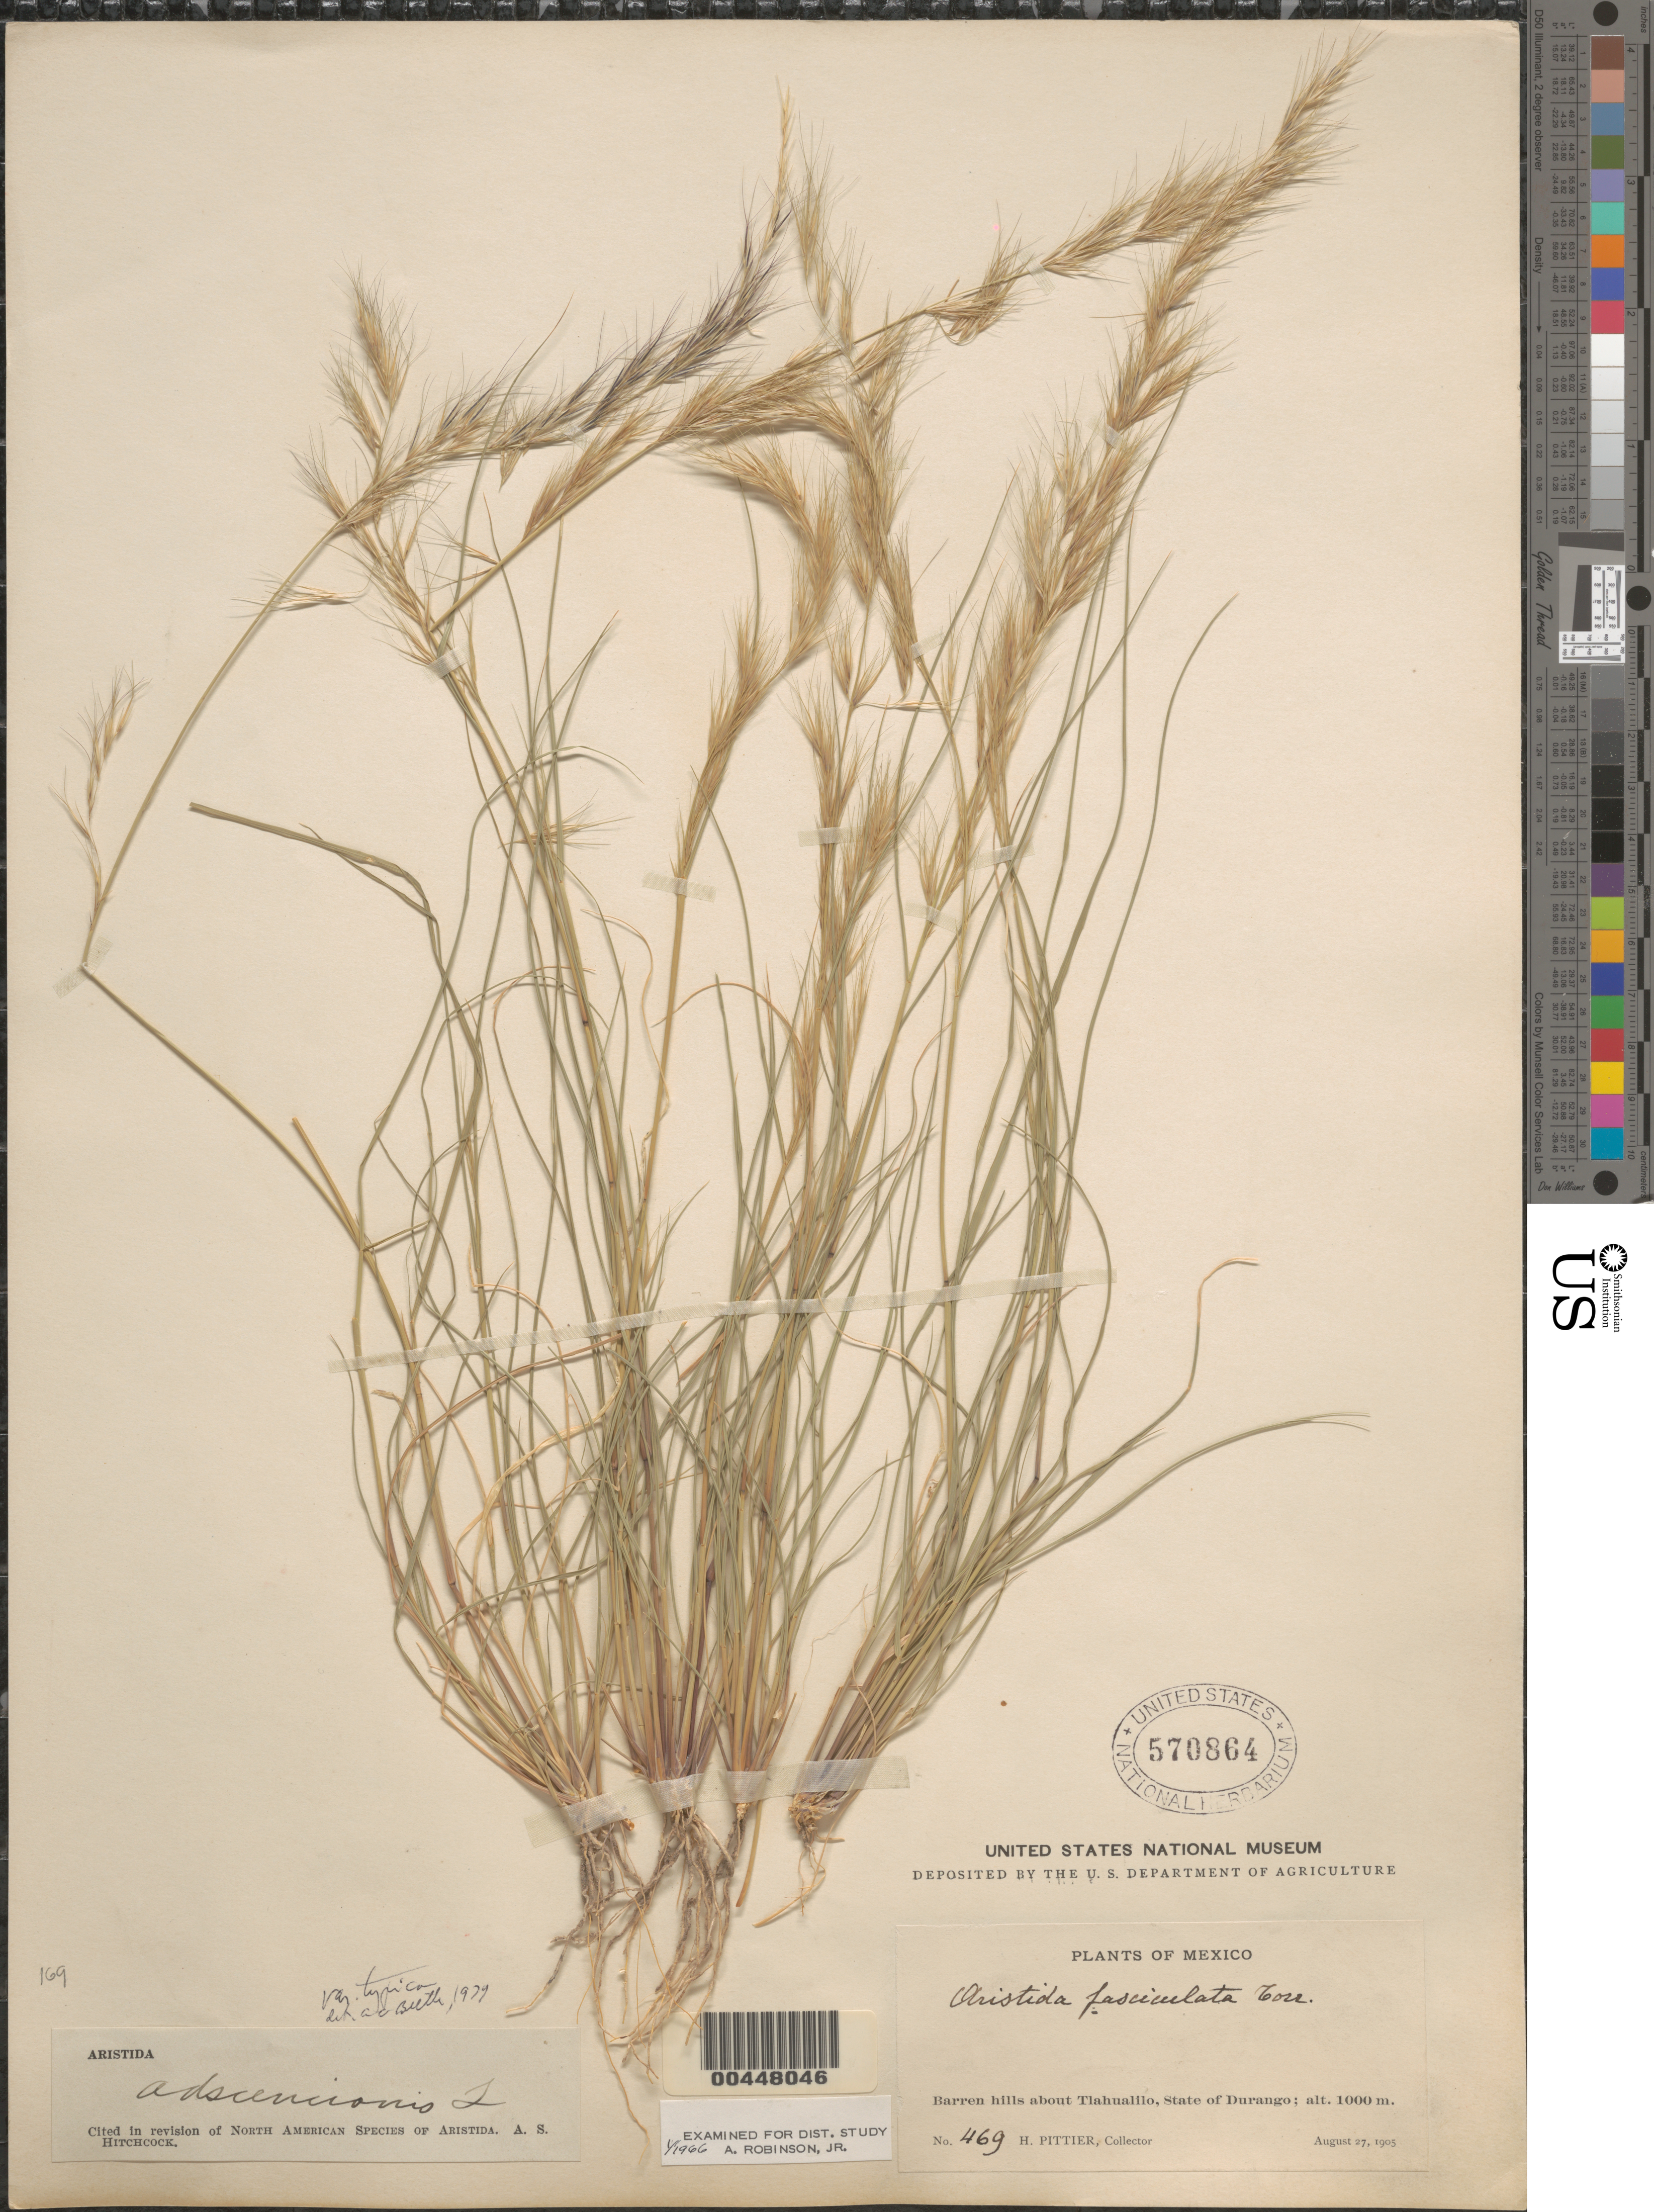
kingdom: Plantae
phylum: Tracheophyta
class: Liliopsida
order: Poales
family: Poaceae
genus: Aristida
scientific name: Aristida adscensionis var. adscensionis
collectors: H. F. Pittier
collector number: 469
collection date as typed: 27 Aug 1905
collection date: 1905-08-27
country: Mexico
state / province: Durango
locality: about Tlahualilo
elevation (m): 1000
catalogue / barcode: US 570864